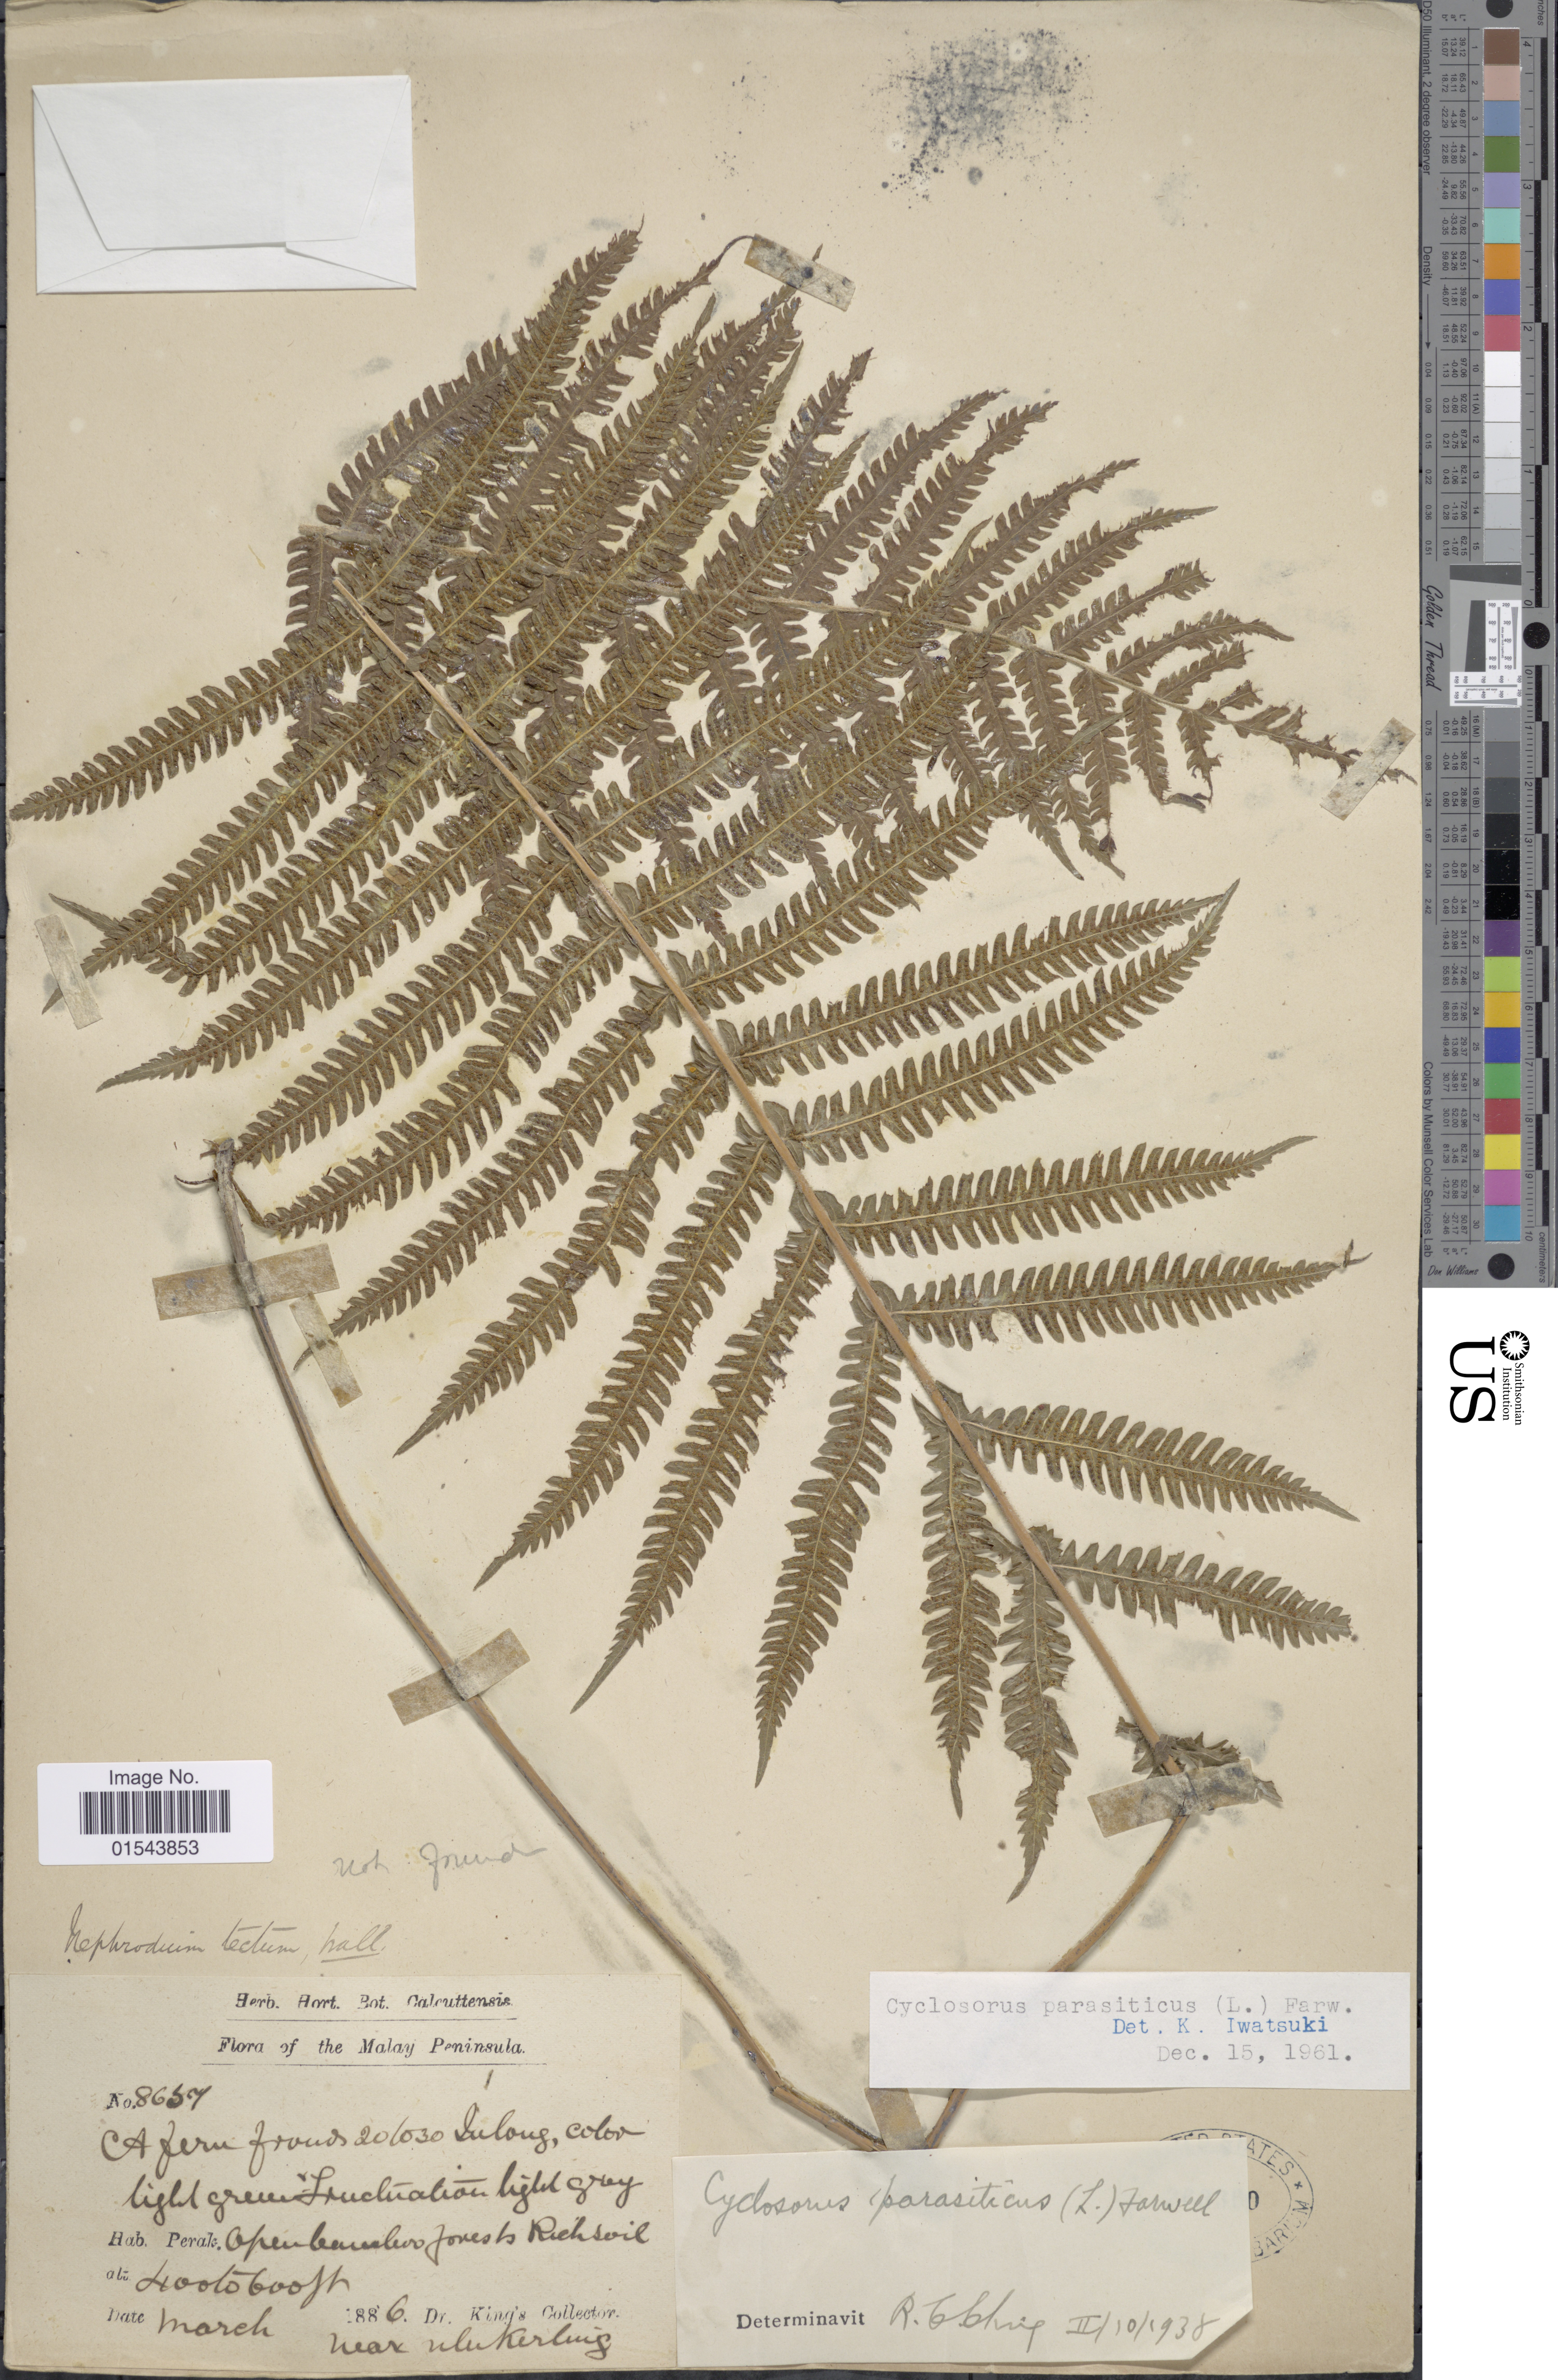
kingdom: Plantae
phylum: Tracheophyta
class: Polypodiopsida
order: Polypodiales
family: Thelypteridaceae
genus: Christella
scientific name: Christella parasitica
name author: (L.) H. Lév.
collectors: Dr. King's collector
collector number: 8657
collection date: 1886-03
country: Malaysia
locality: Malay Peninsula. Perak. Open bamboo forests. Rich soil. near ulu Kerling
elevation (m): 122